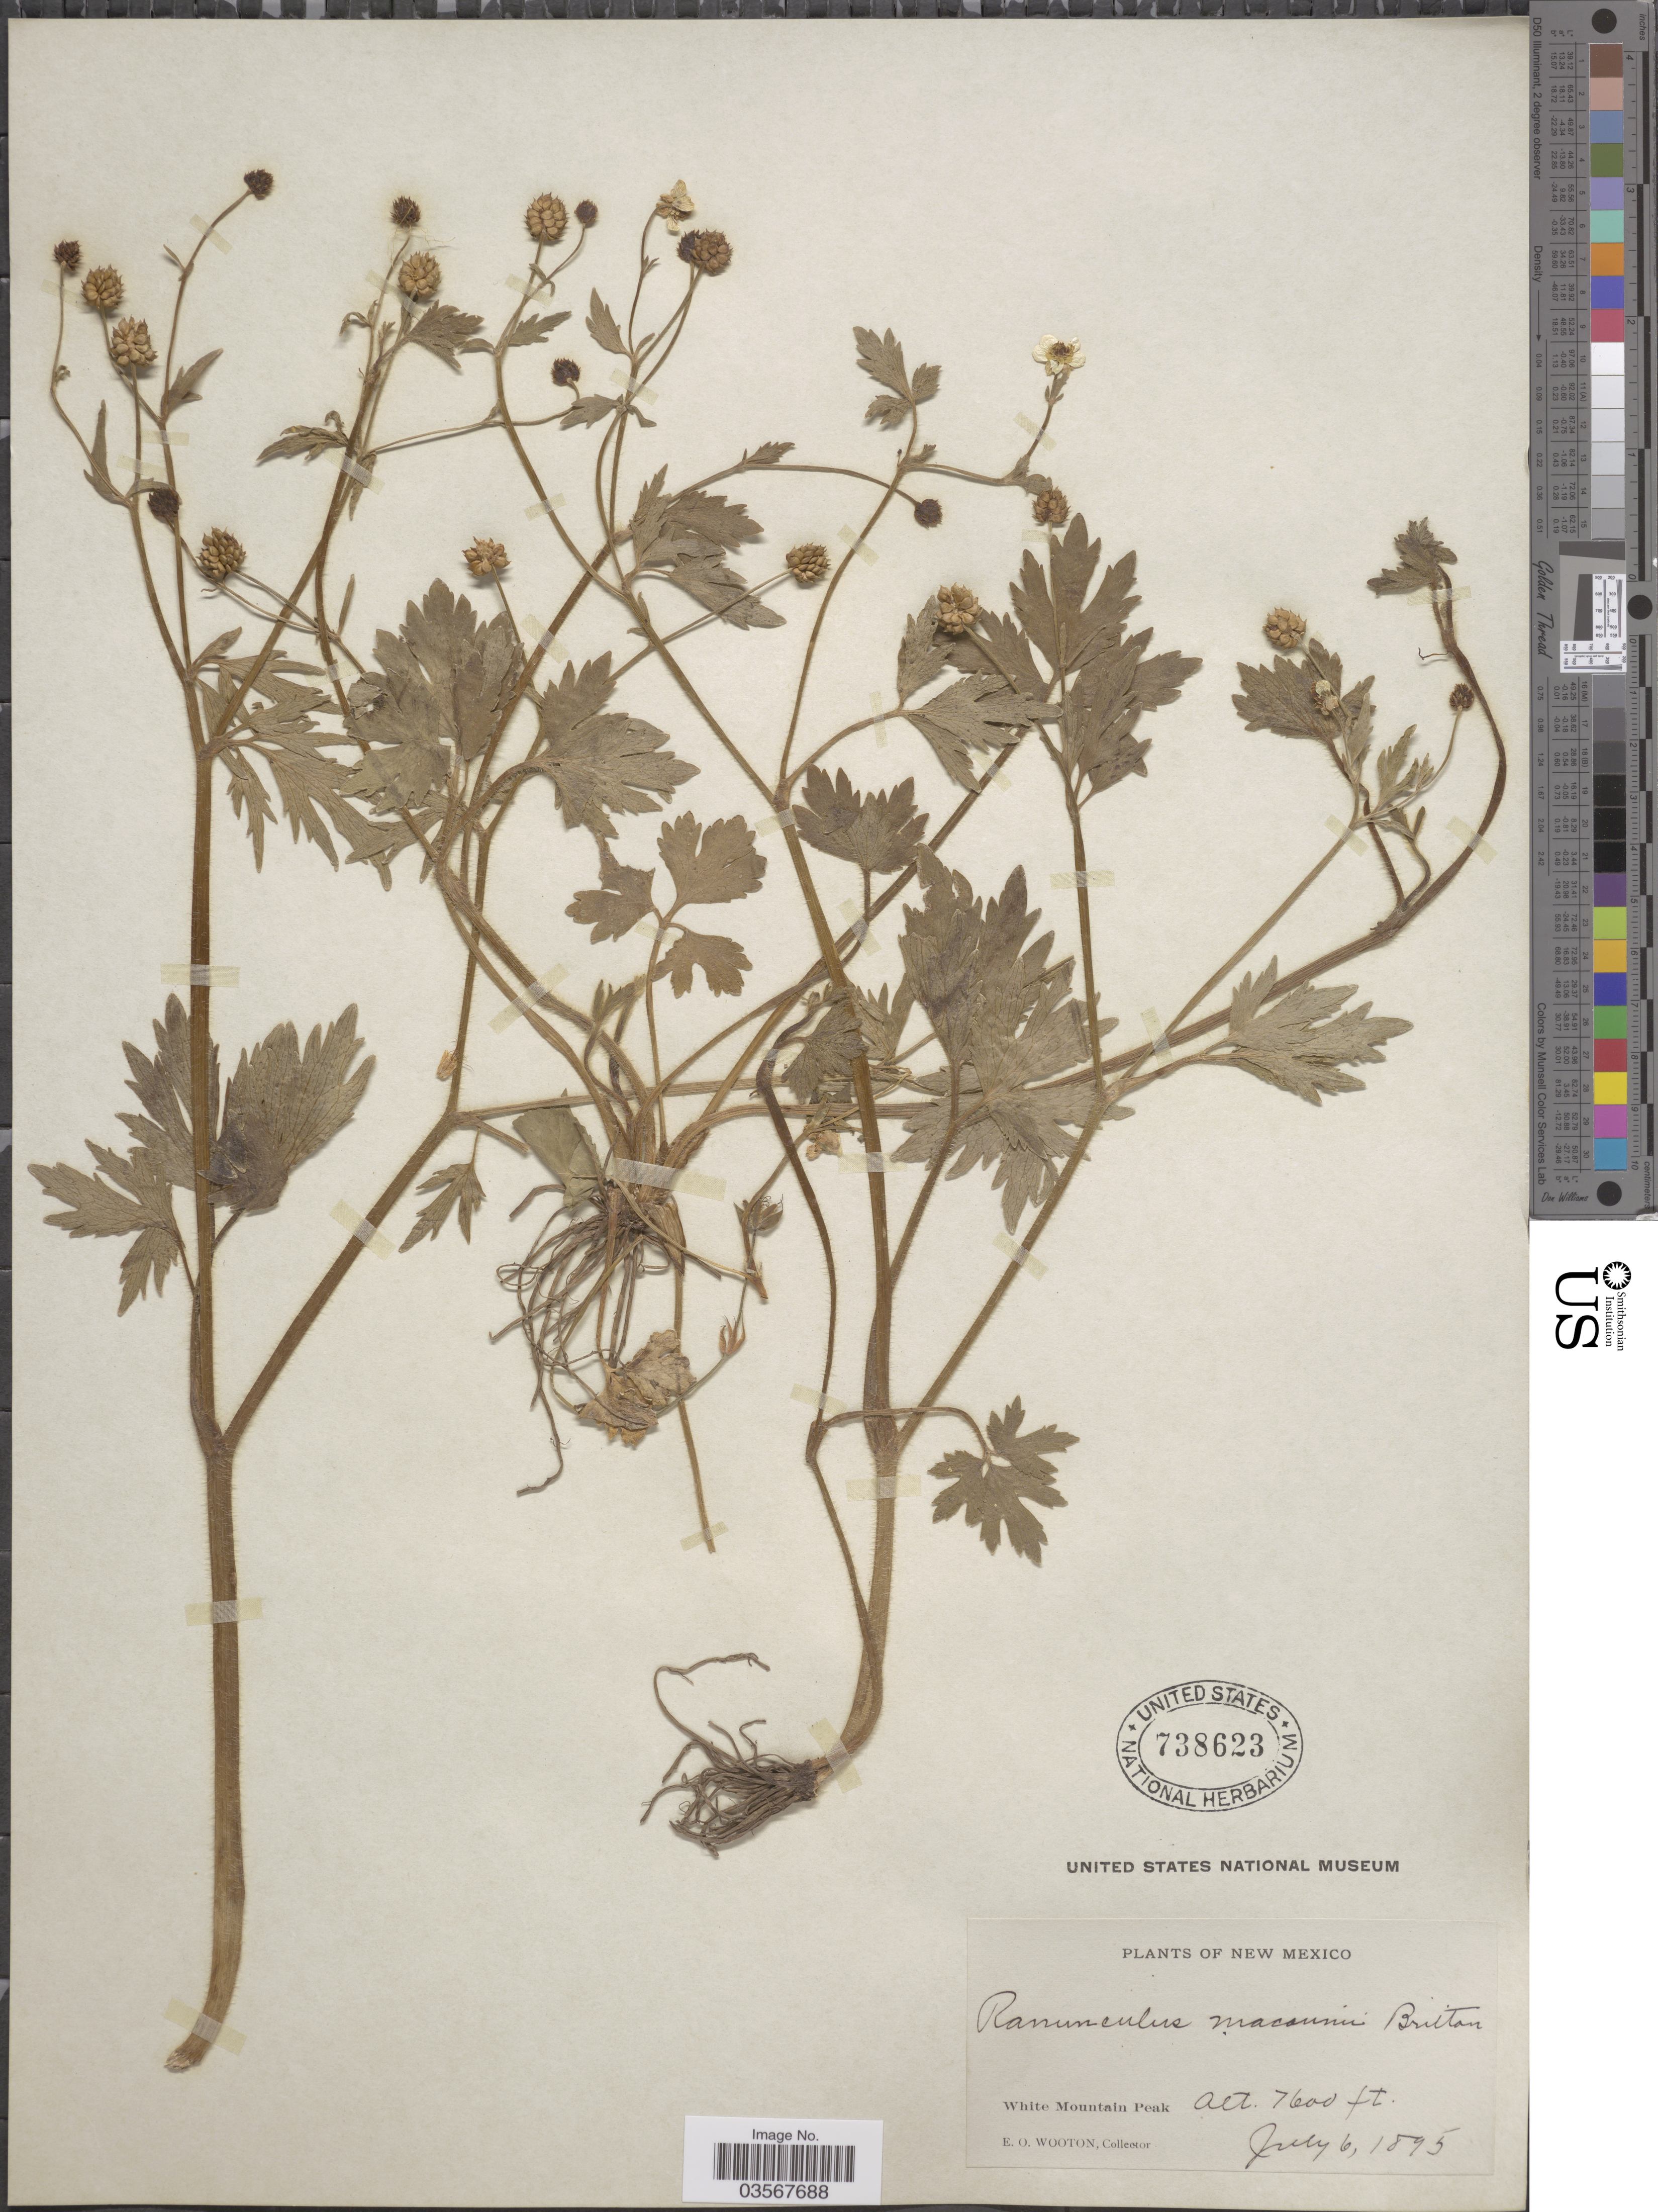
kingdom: Plantae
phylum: Tracheophyta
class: Magnoliopsida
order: Ranunculales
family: Ranunculaceae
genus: Ranunculus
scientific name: Ranunculus macounii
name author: Britton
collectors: E. O. Wooton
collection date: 1895-07-06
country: United States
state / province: New Mexico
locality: White Mountain Peak.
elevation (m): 2316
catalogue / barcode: US 738623